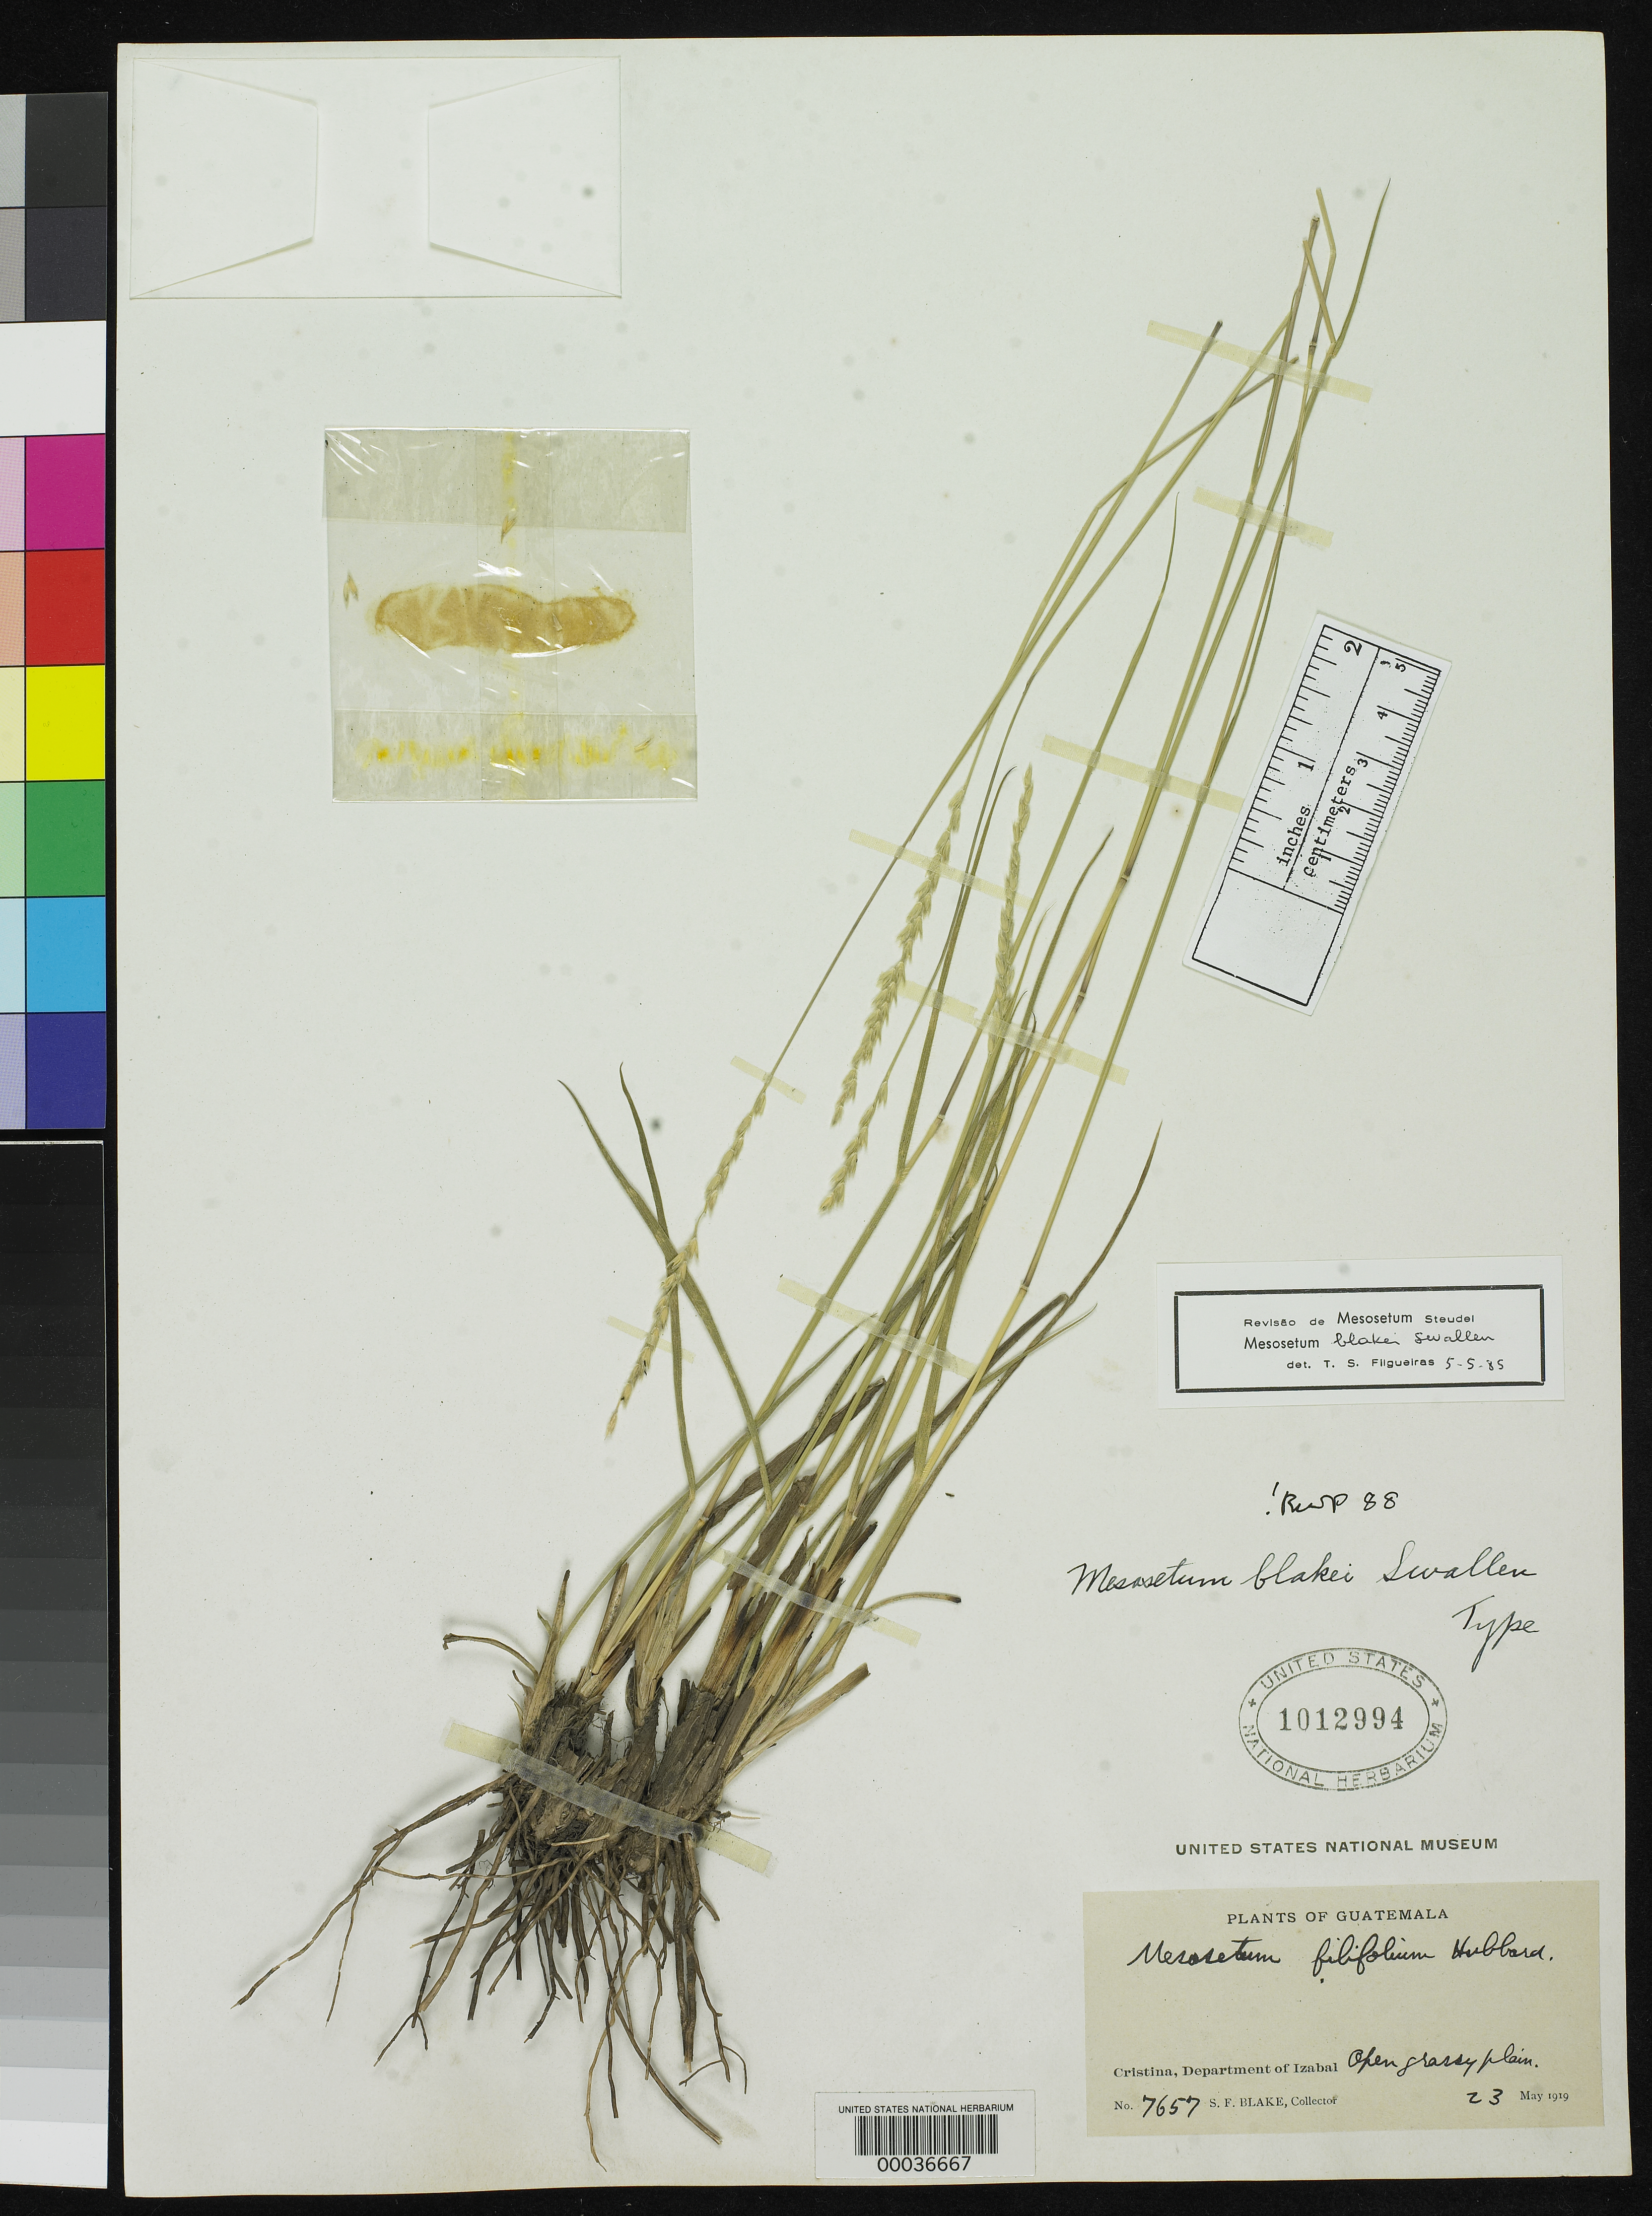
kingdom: Plantae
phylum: Tracheophyta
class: Liliopsida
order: Poales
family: Poaceae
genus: Mesosetum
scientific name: Mesosetum blakei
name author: Swallen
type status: Holotype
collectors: S. Blake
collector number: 7657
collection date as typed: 23 May 1919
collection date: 1919-05-23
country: Guatemala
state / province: Izabal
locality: Cristina.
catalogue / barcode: US 1012994